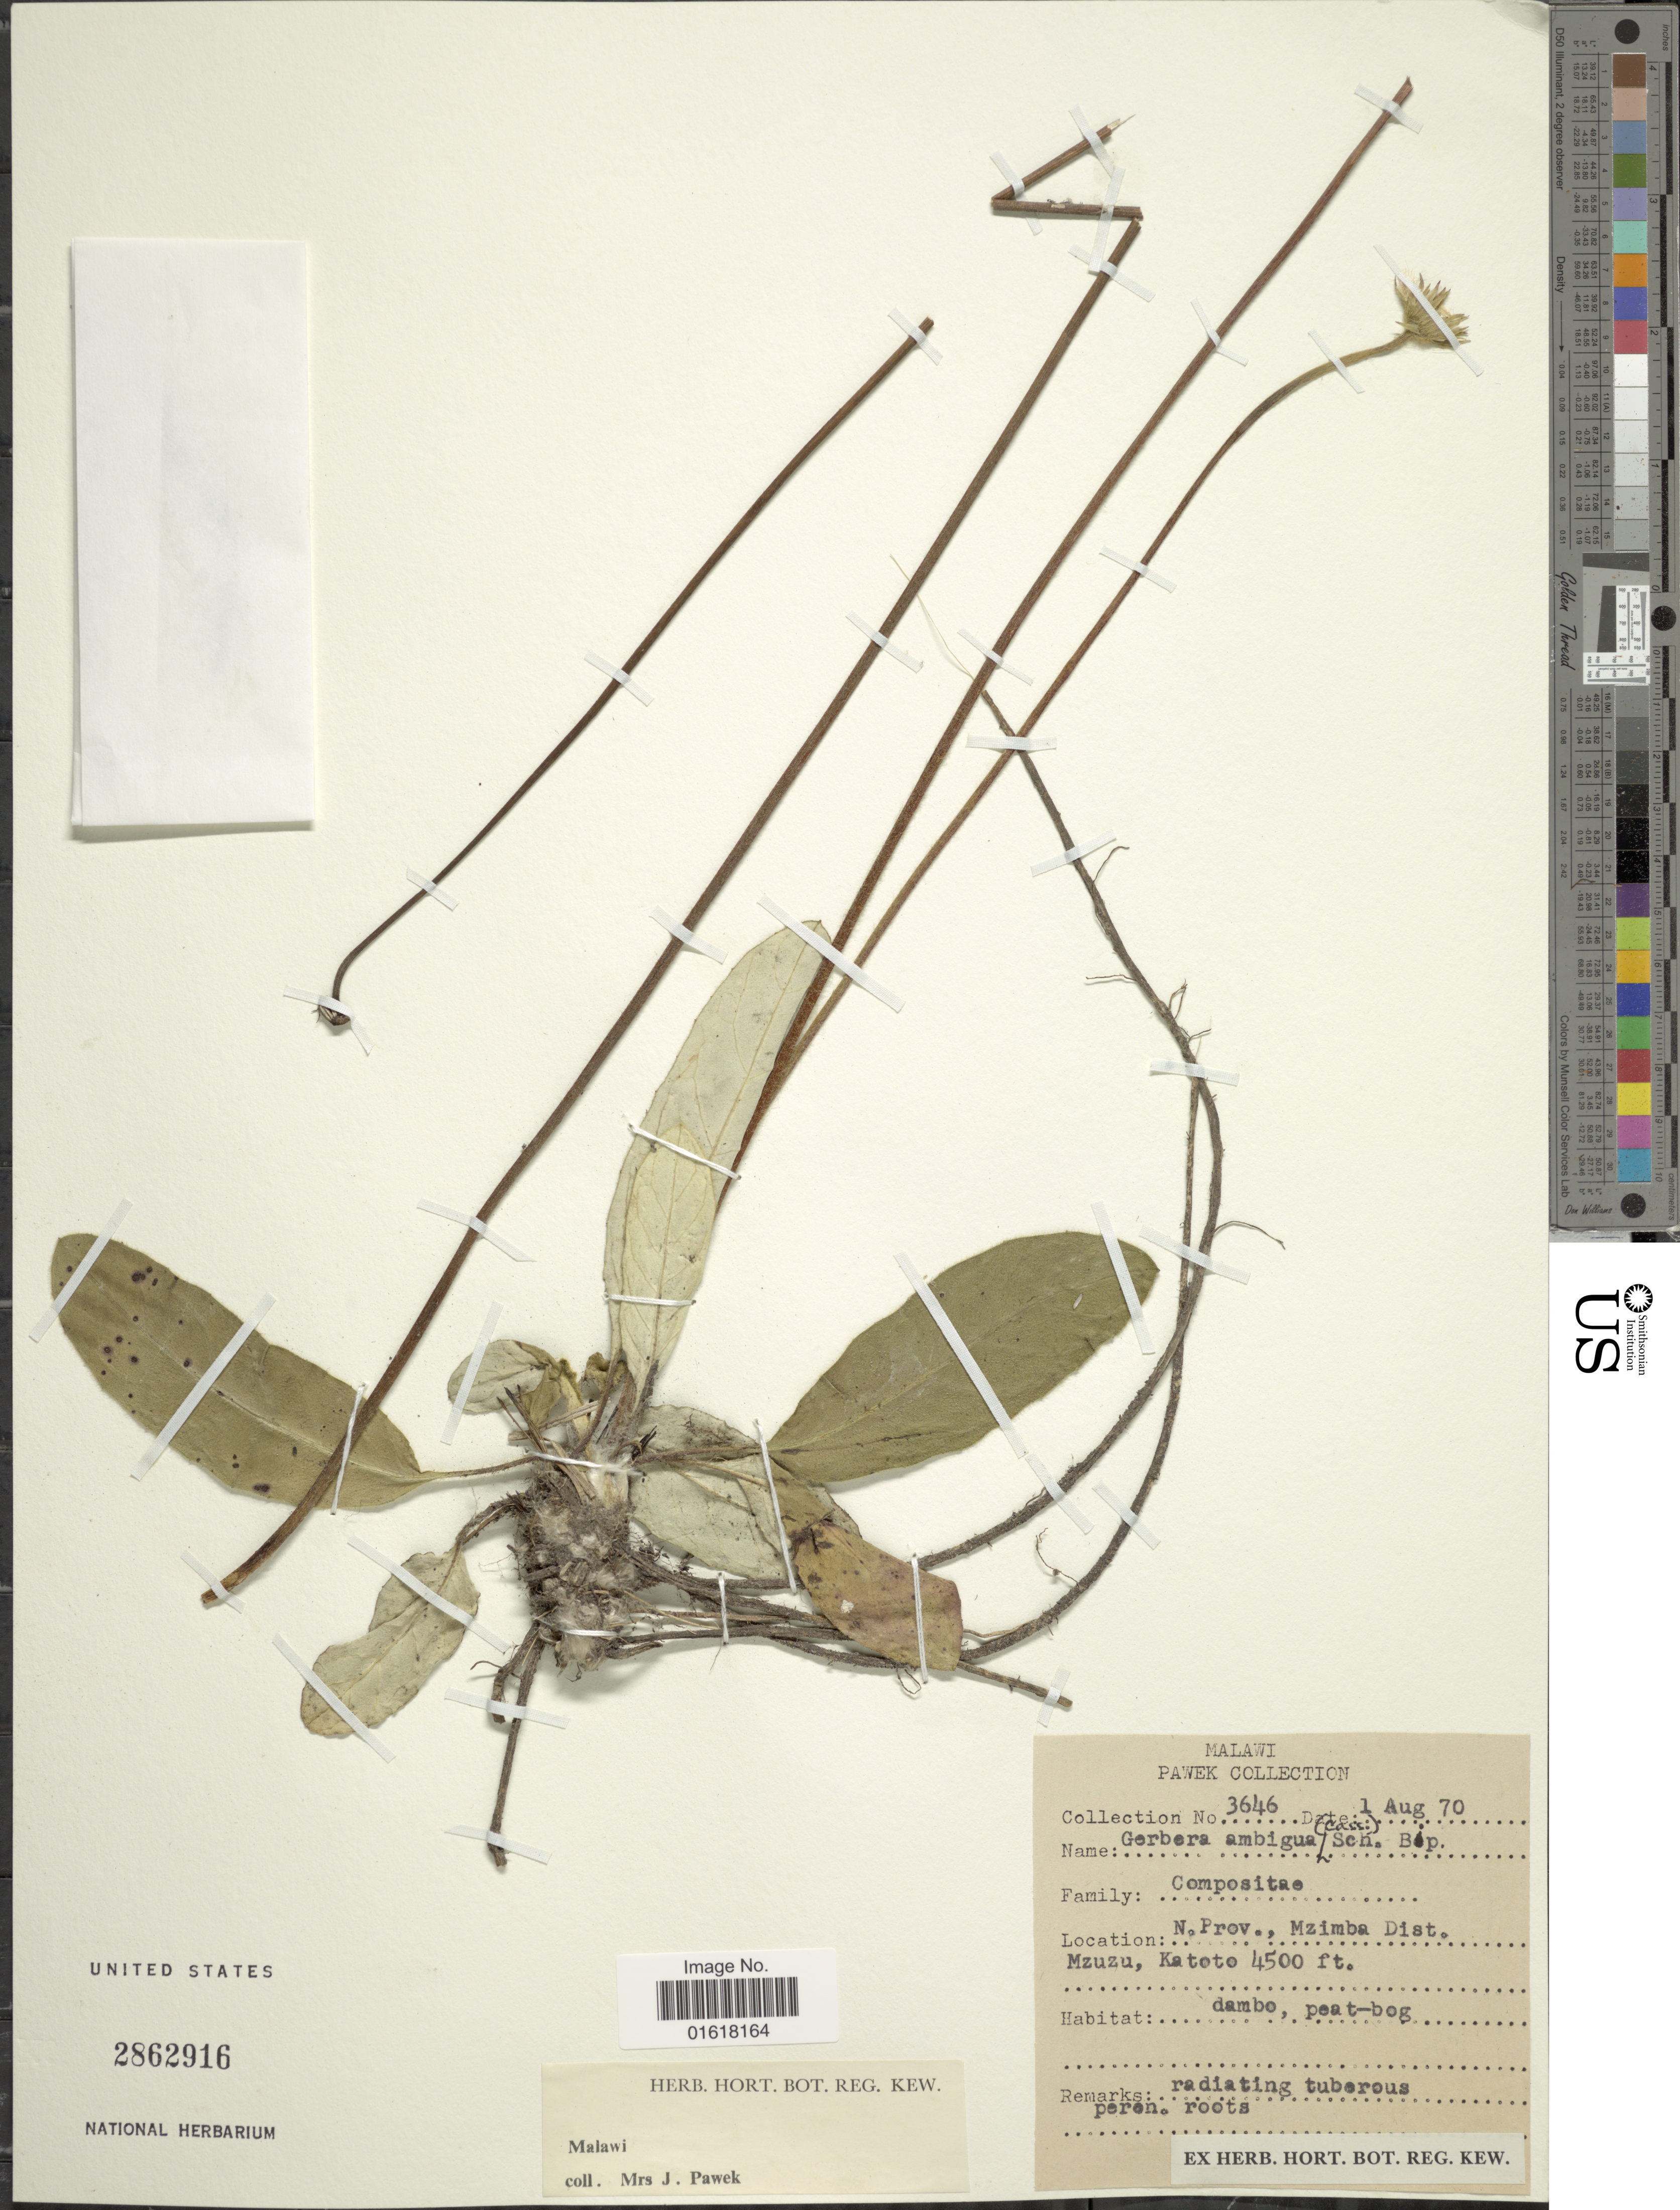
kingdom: Plantae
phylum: Tracheophyta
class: Magnoliopsida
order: Asterales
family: Asteraceae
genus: Gerbera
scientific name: Gerbera ambigua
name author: (Cass.) Sch. Bip.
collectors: -- Pawek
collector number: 3646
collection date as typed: Transcribed d/m/y: 1/8/70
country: Malawi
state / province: Northern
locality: Mzimba Dist. Mzuzu, Katoto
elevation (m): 1372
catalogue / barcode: US 2862916